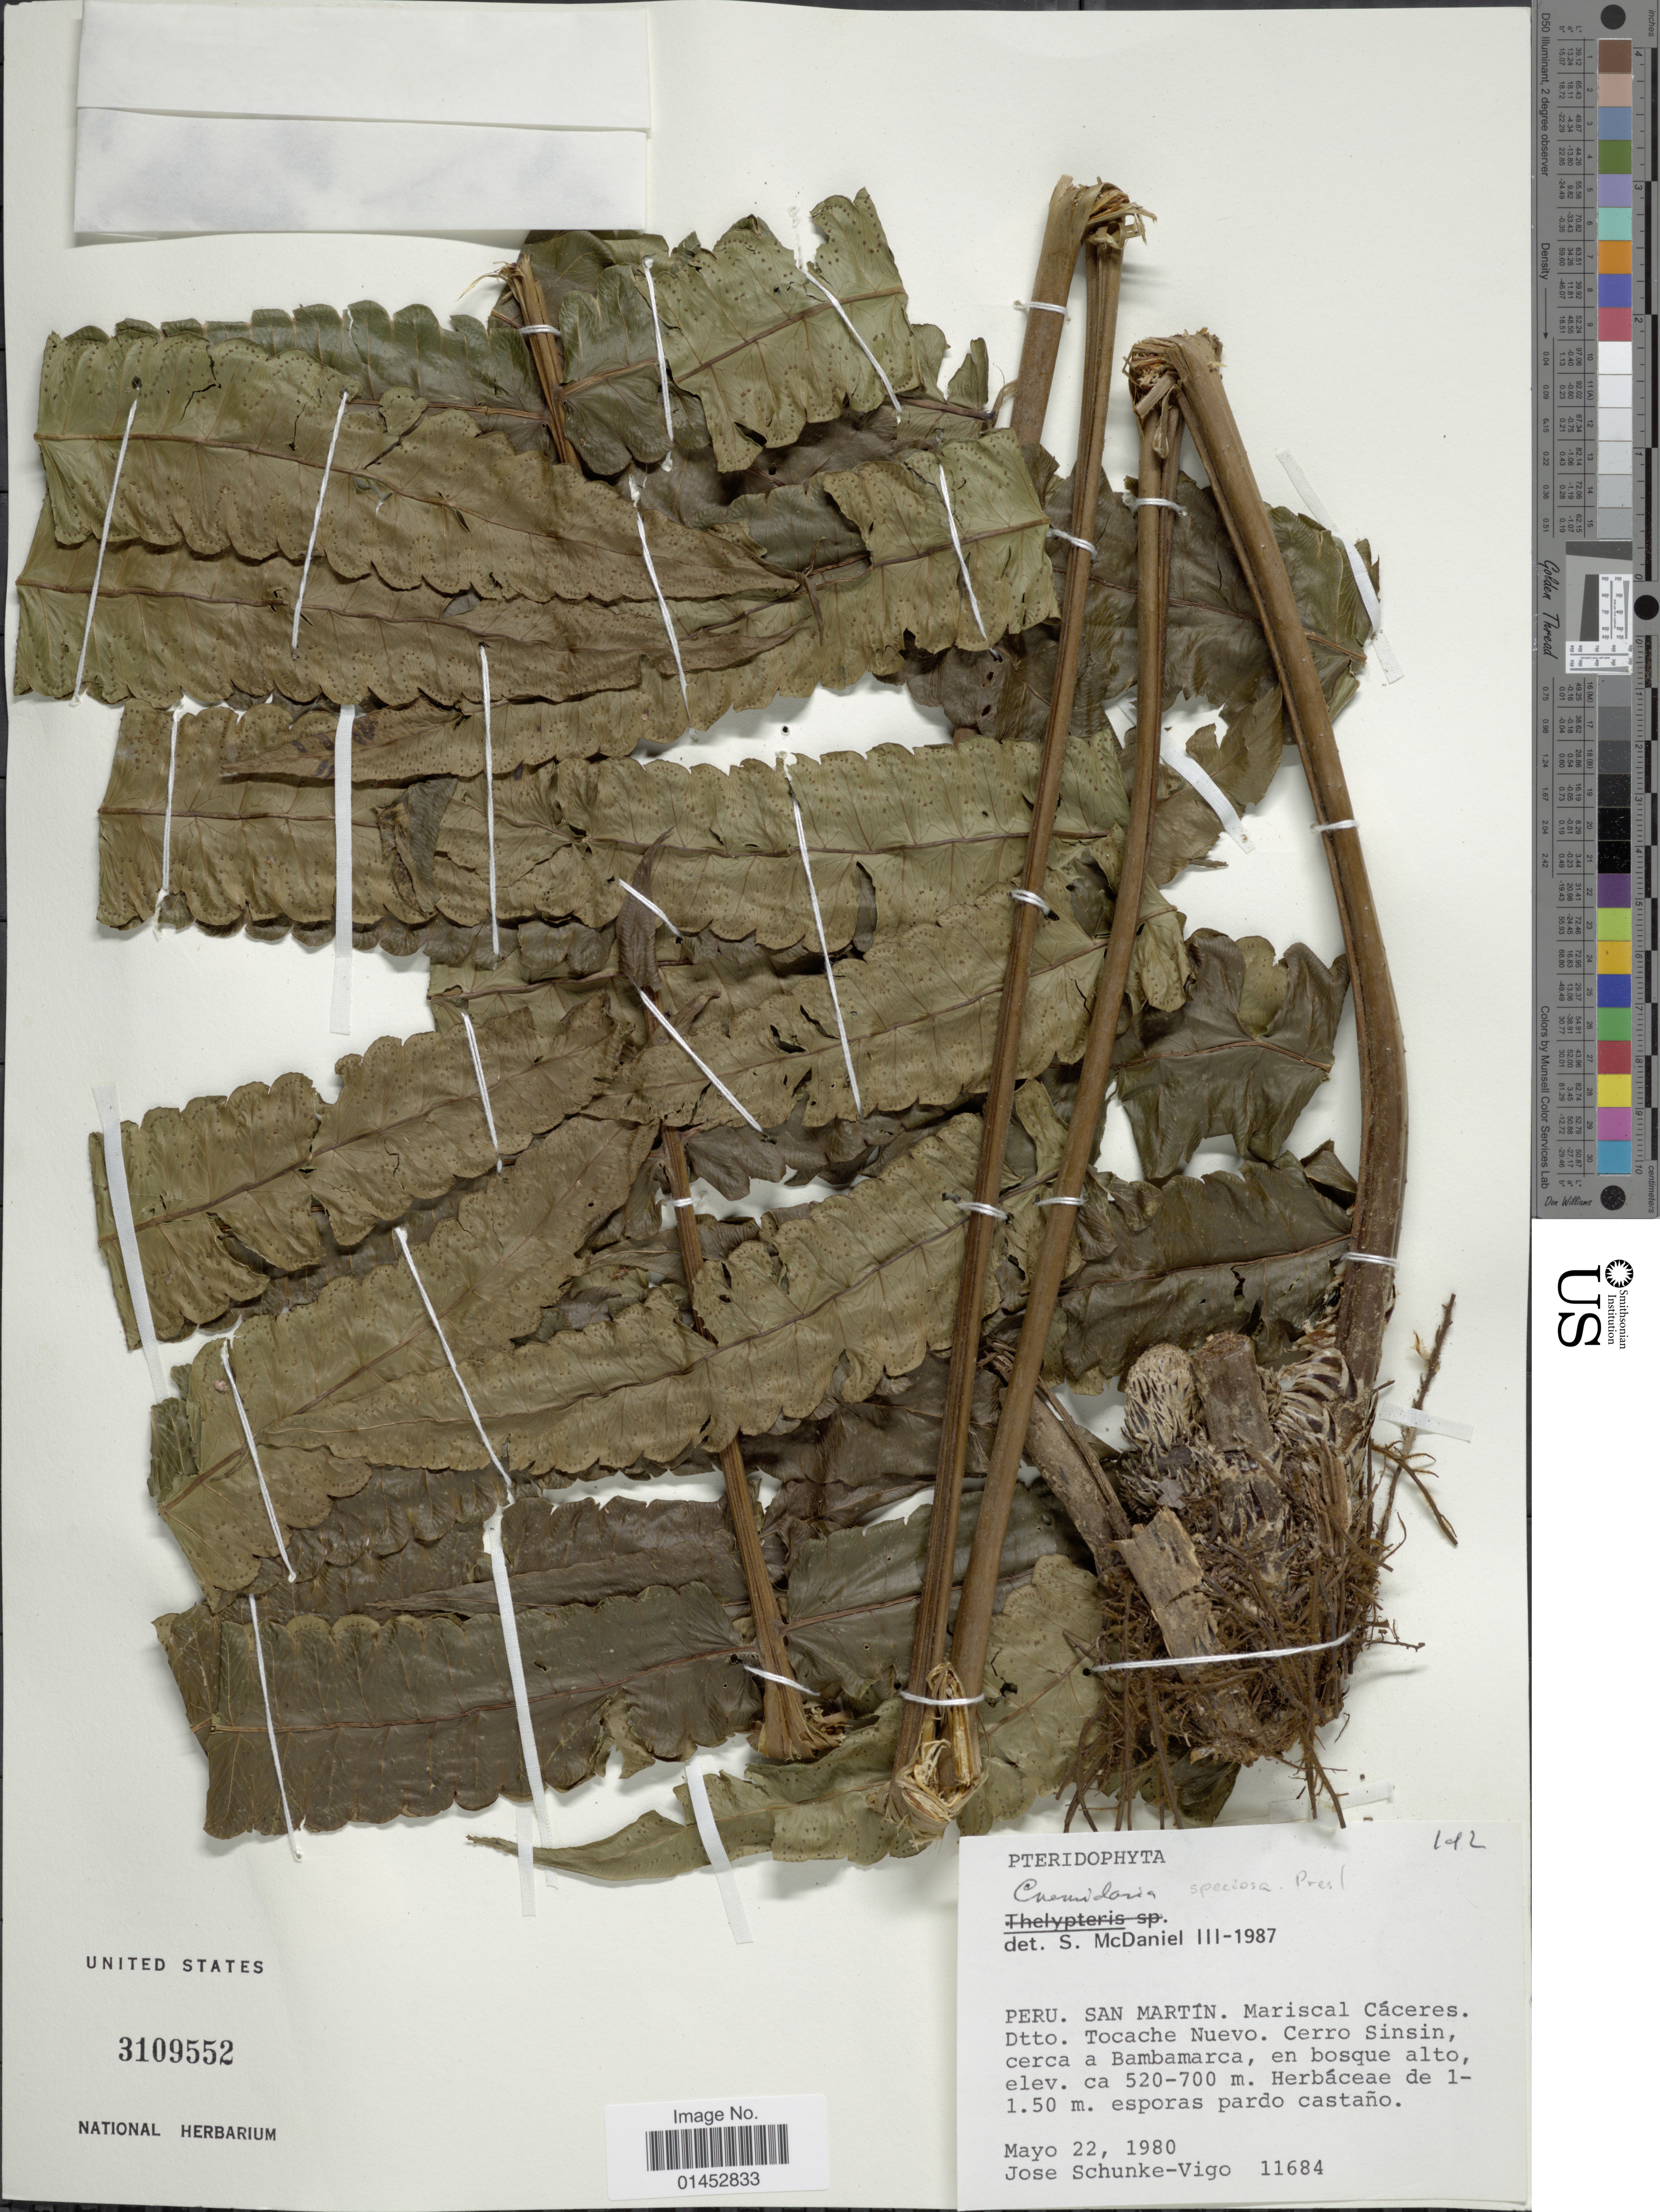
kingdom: Plantae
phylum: Tracheophyta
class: Polypodiopsida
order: Cyatheales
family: Cyatheaceae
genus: Cyathea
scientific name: Cyathea speciosa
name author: Humb. & Bonpl. ex Willd.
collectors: J. Schunke Vigo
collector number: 11684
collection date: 1980-05-22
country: Peru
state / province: San Martín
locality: Mariscal Cáceres. Dtto. Tocache Nuevo. Cerro Sinsin, cerca a Bambamarca, en bosque alto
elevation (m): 520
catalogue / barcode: US 3109552